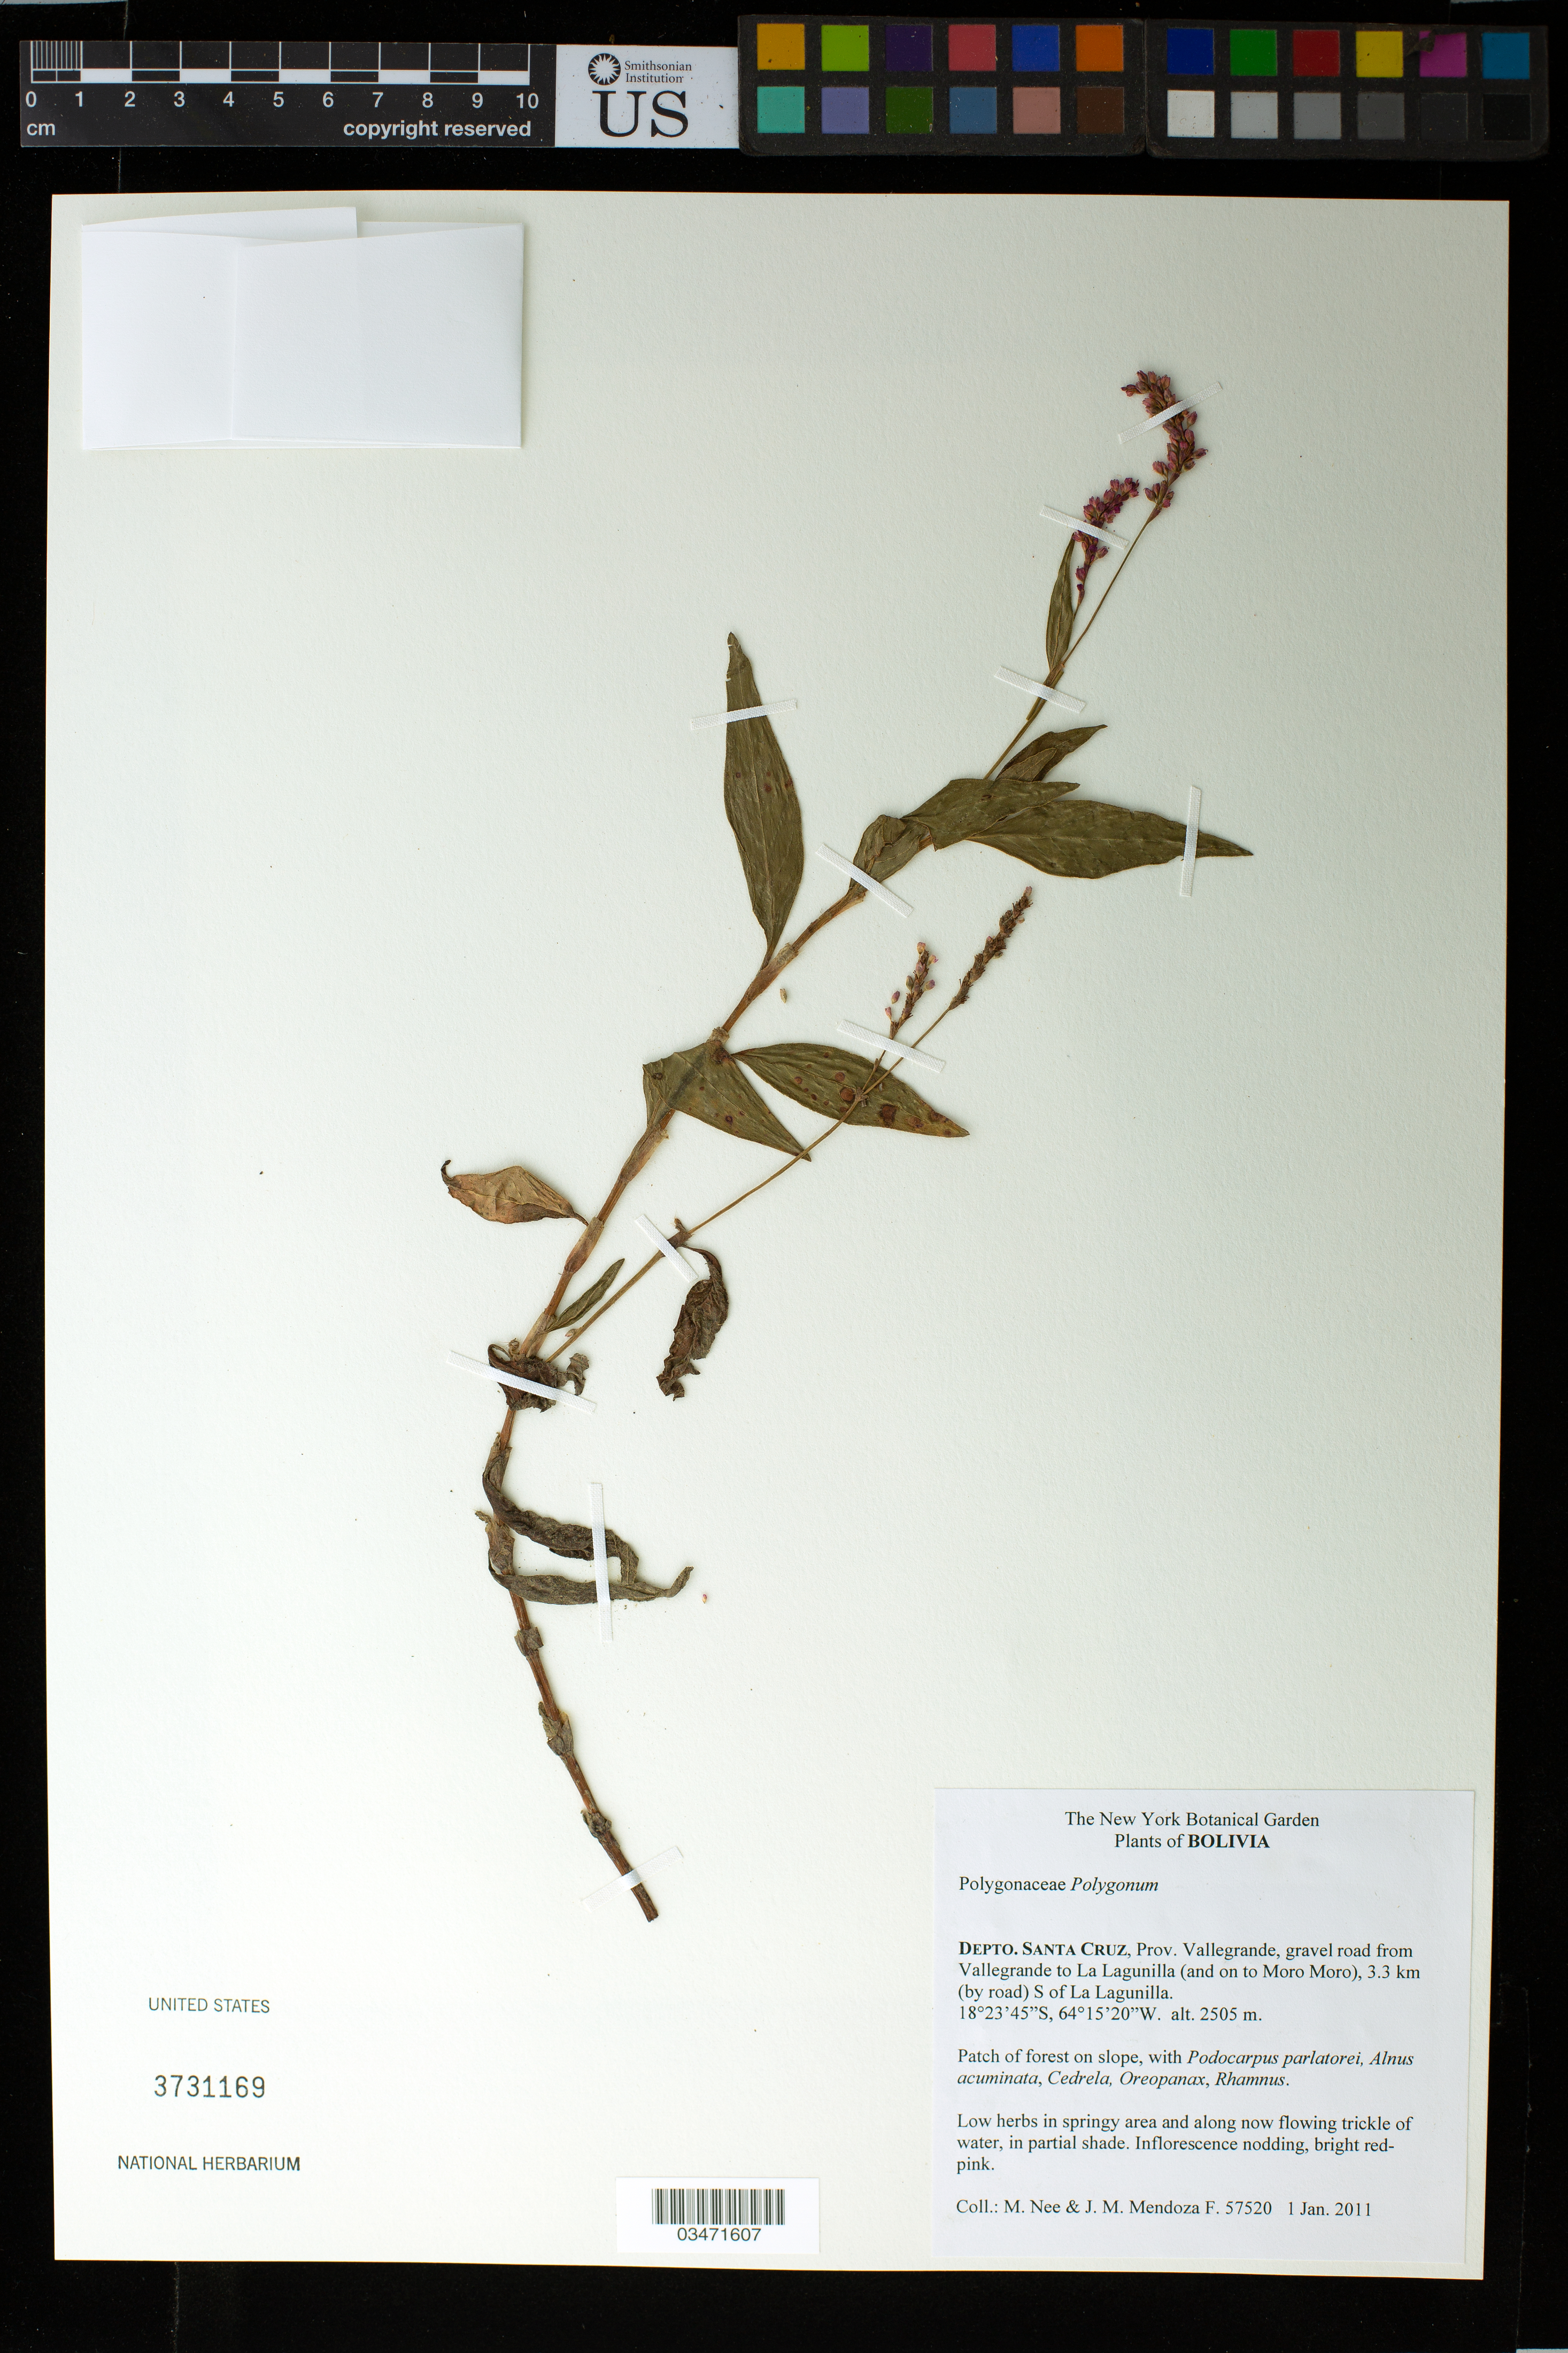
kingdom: Plantae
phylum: Tracheophyta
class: Magnoliopsida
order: Caryophyllales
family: Polygonaceae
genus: Polygonum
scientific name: Polygonum sp.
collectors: M. Nee & J. M. Mendoza F.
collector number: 57520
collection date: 2011-01-01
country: Bolivia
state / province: Santa Cruz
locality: Prov. Vallegrande, gravel road from Vallegrande to La Lagunilla (and on to Moro Moro), 3.3 km (by road) S of La Lagunilla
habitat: In springy area and along now flowing trickle of water, in partial shade. Patch of forest on slope with Podocarpus parlatorei, Alnus acuminata, Cedrela, Oreopanax, Rhamnus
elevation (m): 2505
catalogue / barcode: US 3731169